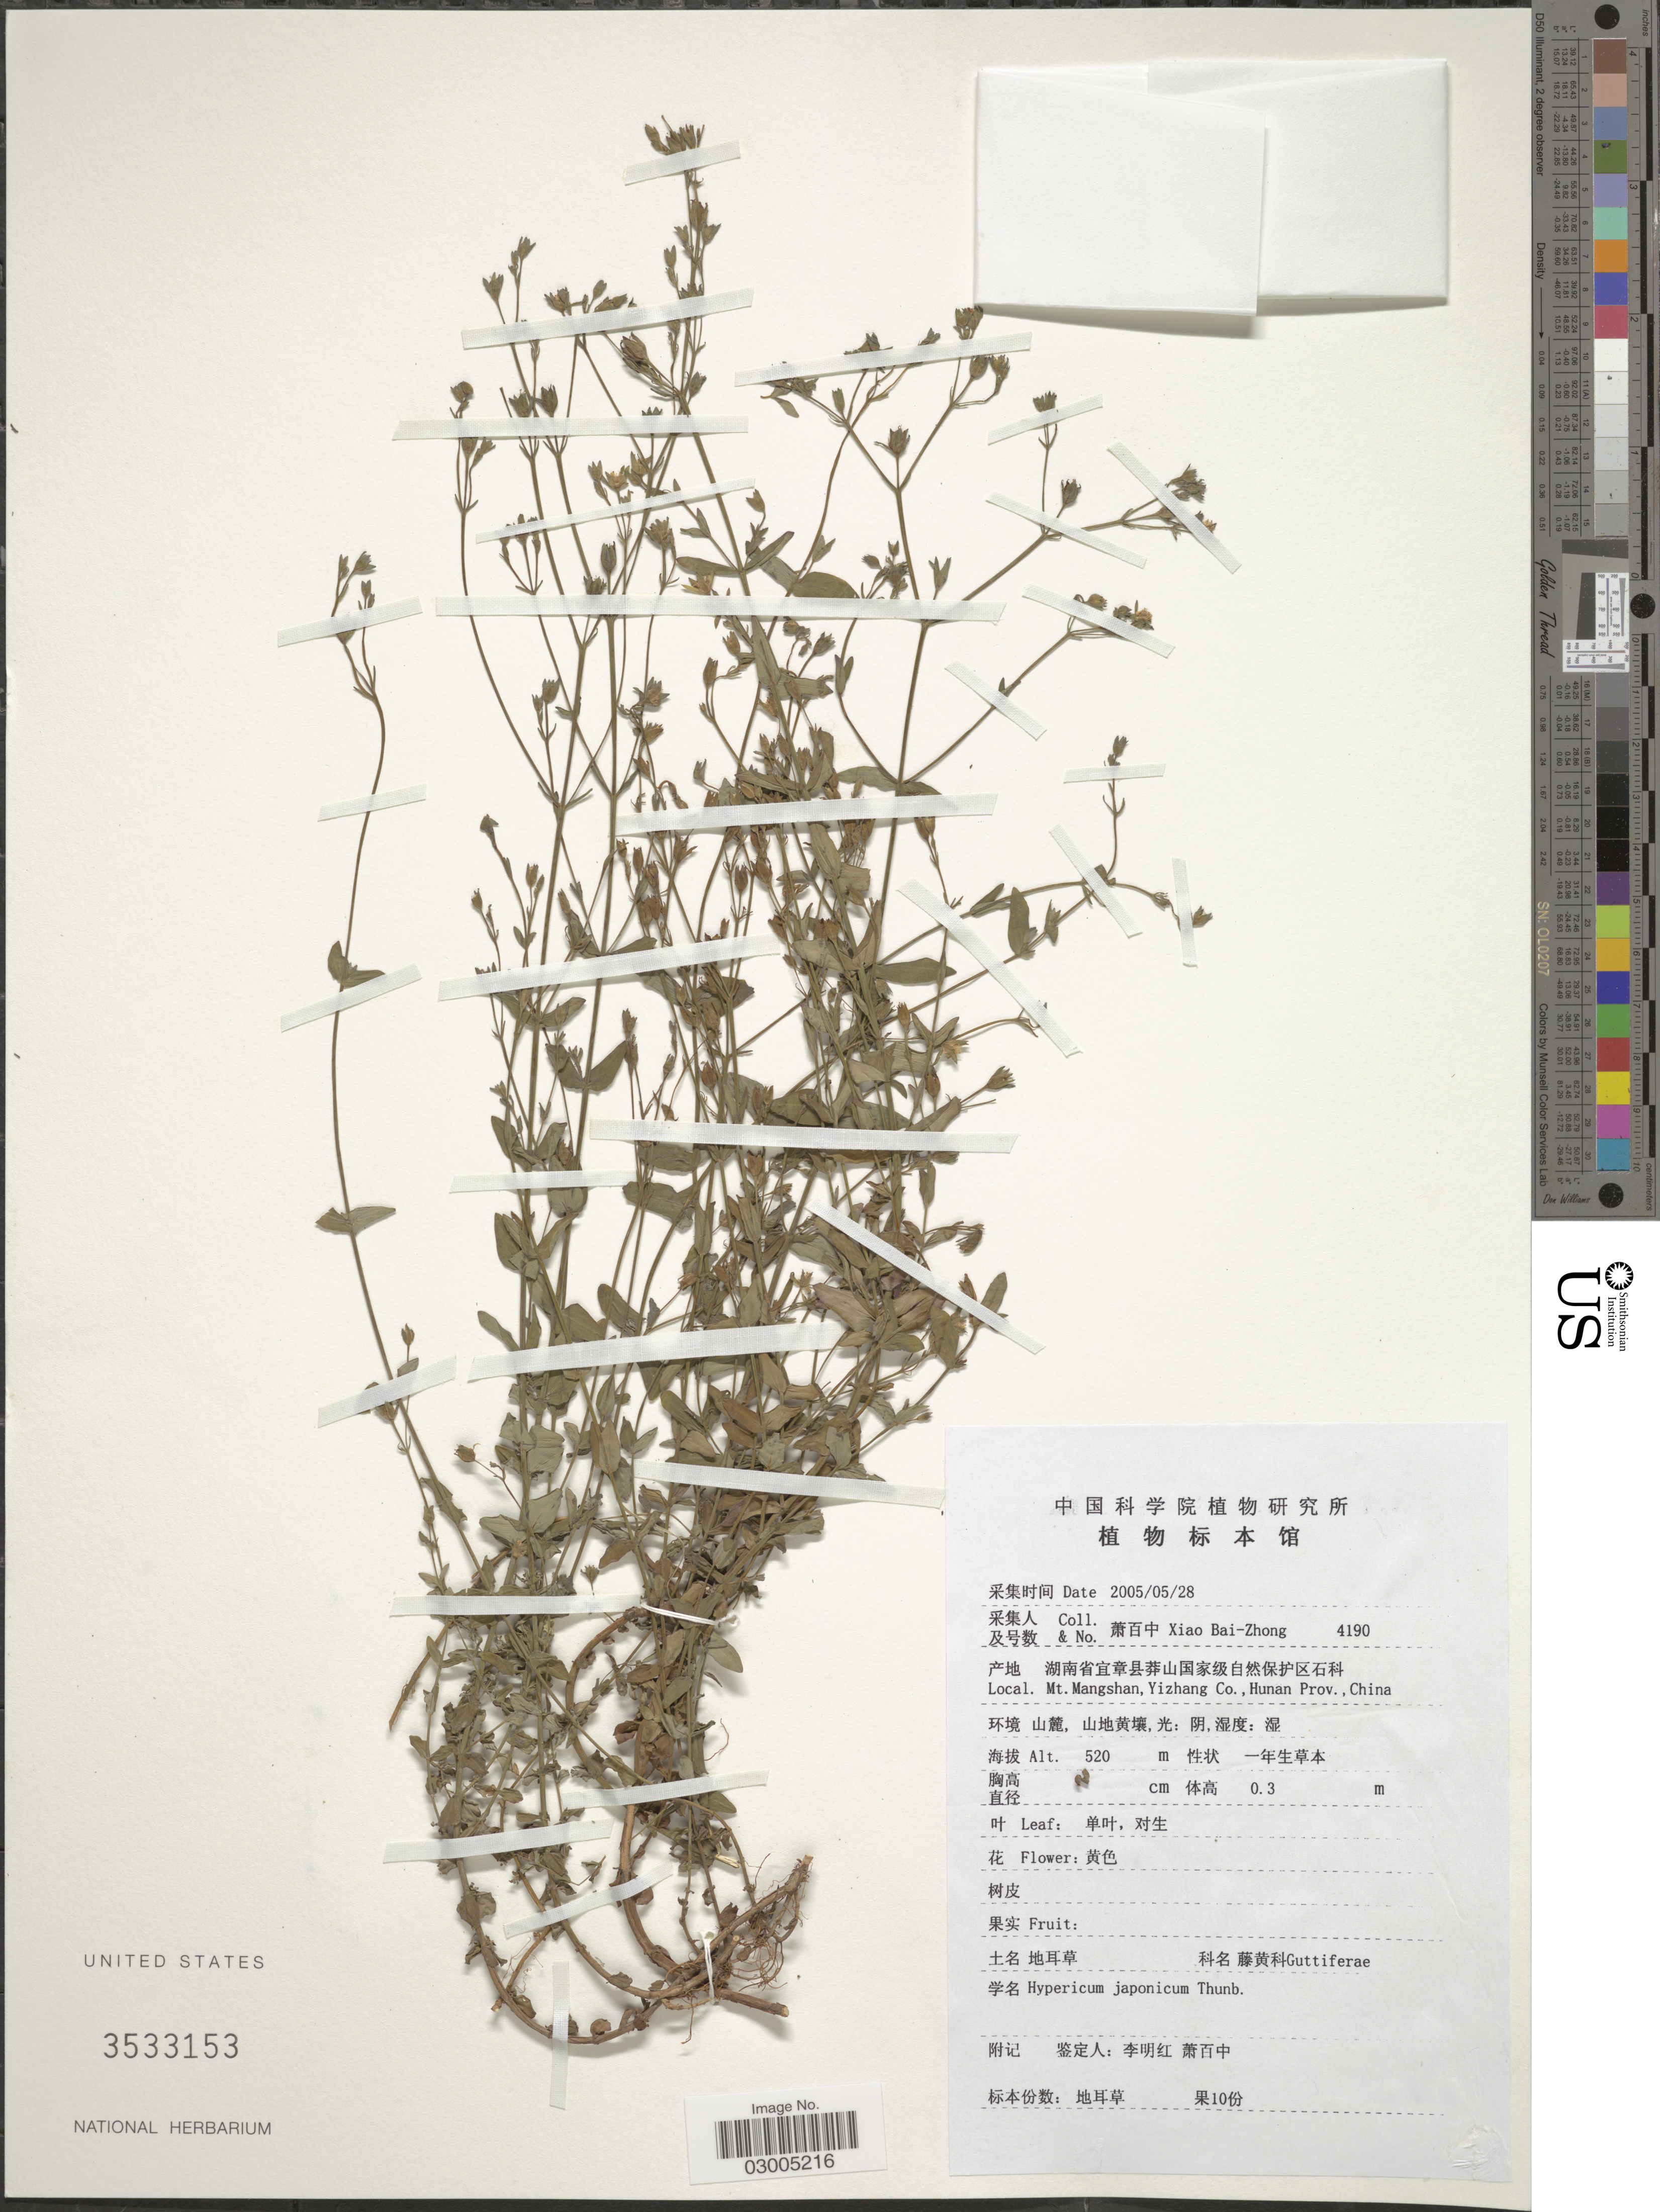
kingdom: Plantae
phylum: Tracheophyta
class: Magnoliopsida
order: Malpighiales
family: Hypericaceae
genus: Hypericum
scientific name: Hypericum japonicum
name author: Thunb.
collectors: B. Z. Xiao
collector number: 4190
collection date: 2005-05-28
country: China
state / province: Hunan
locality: Mt. Mangshan, Yizhang Co.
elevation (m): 520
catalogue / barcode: US 3533153